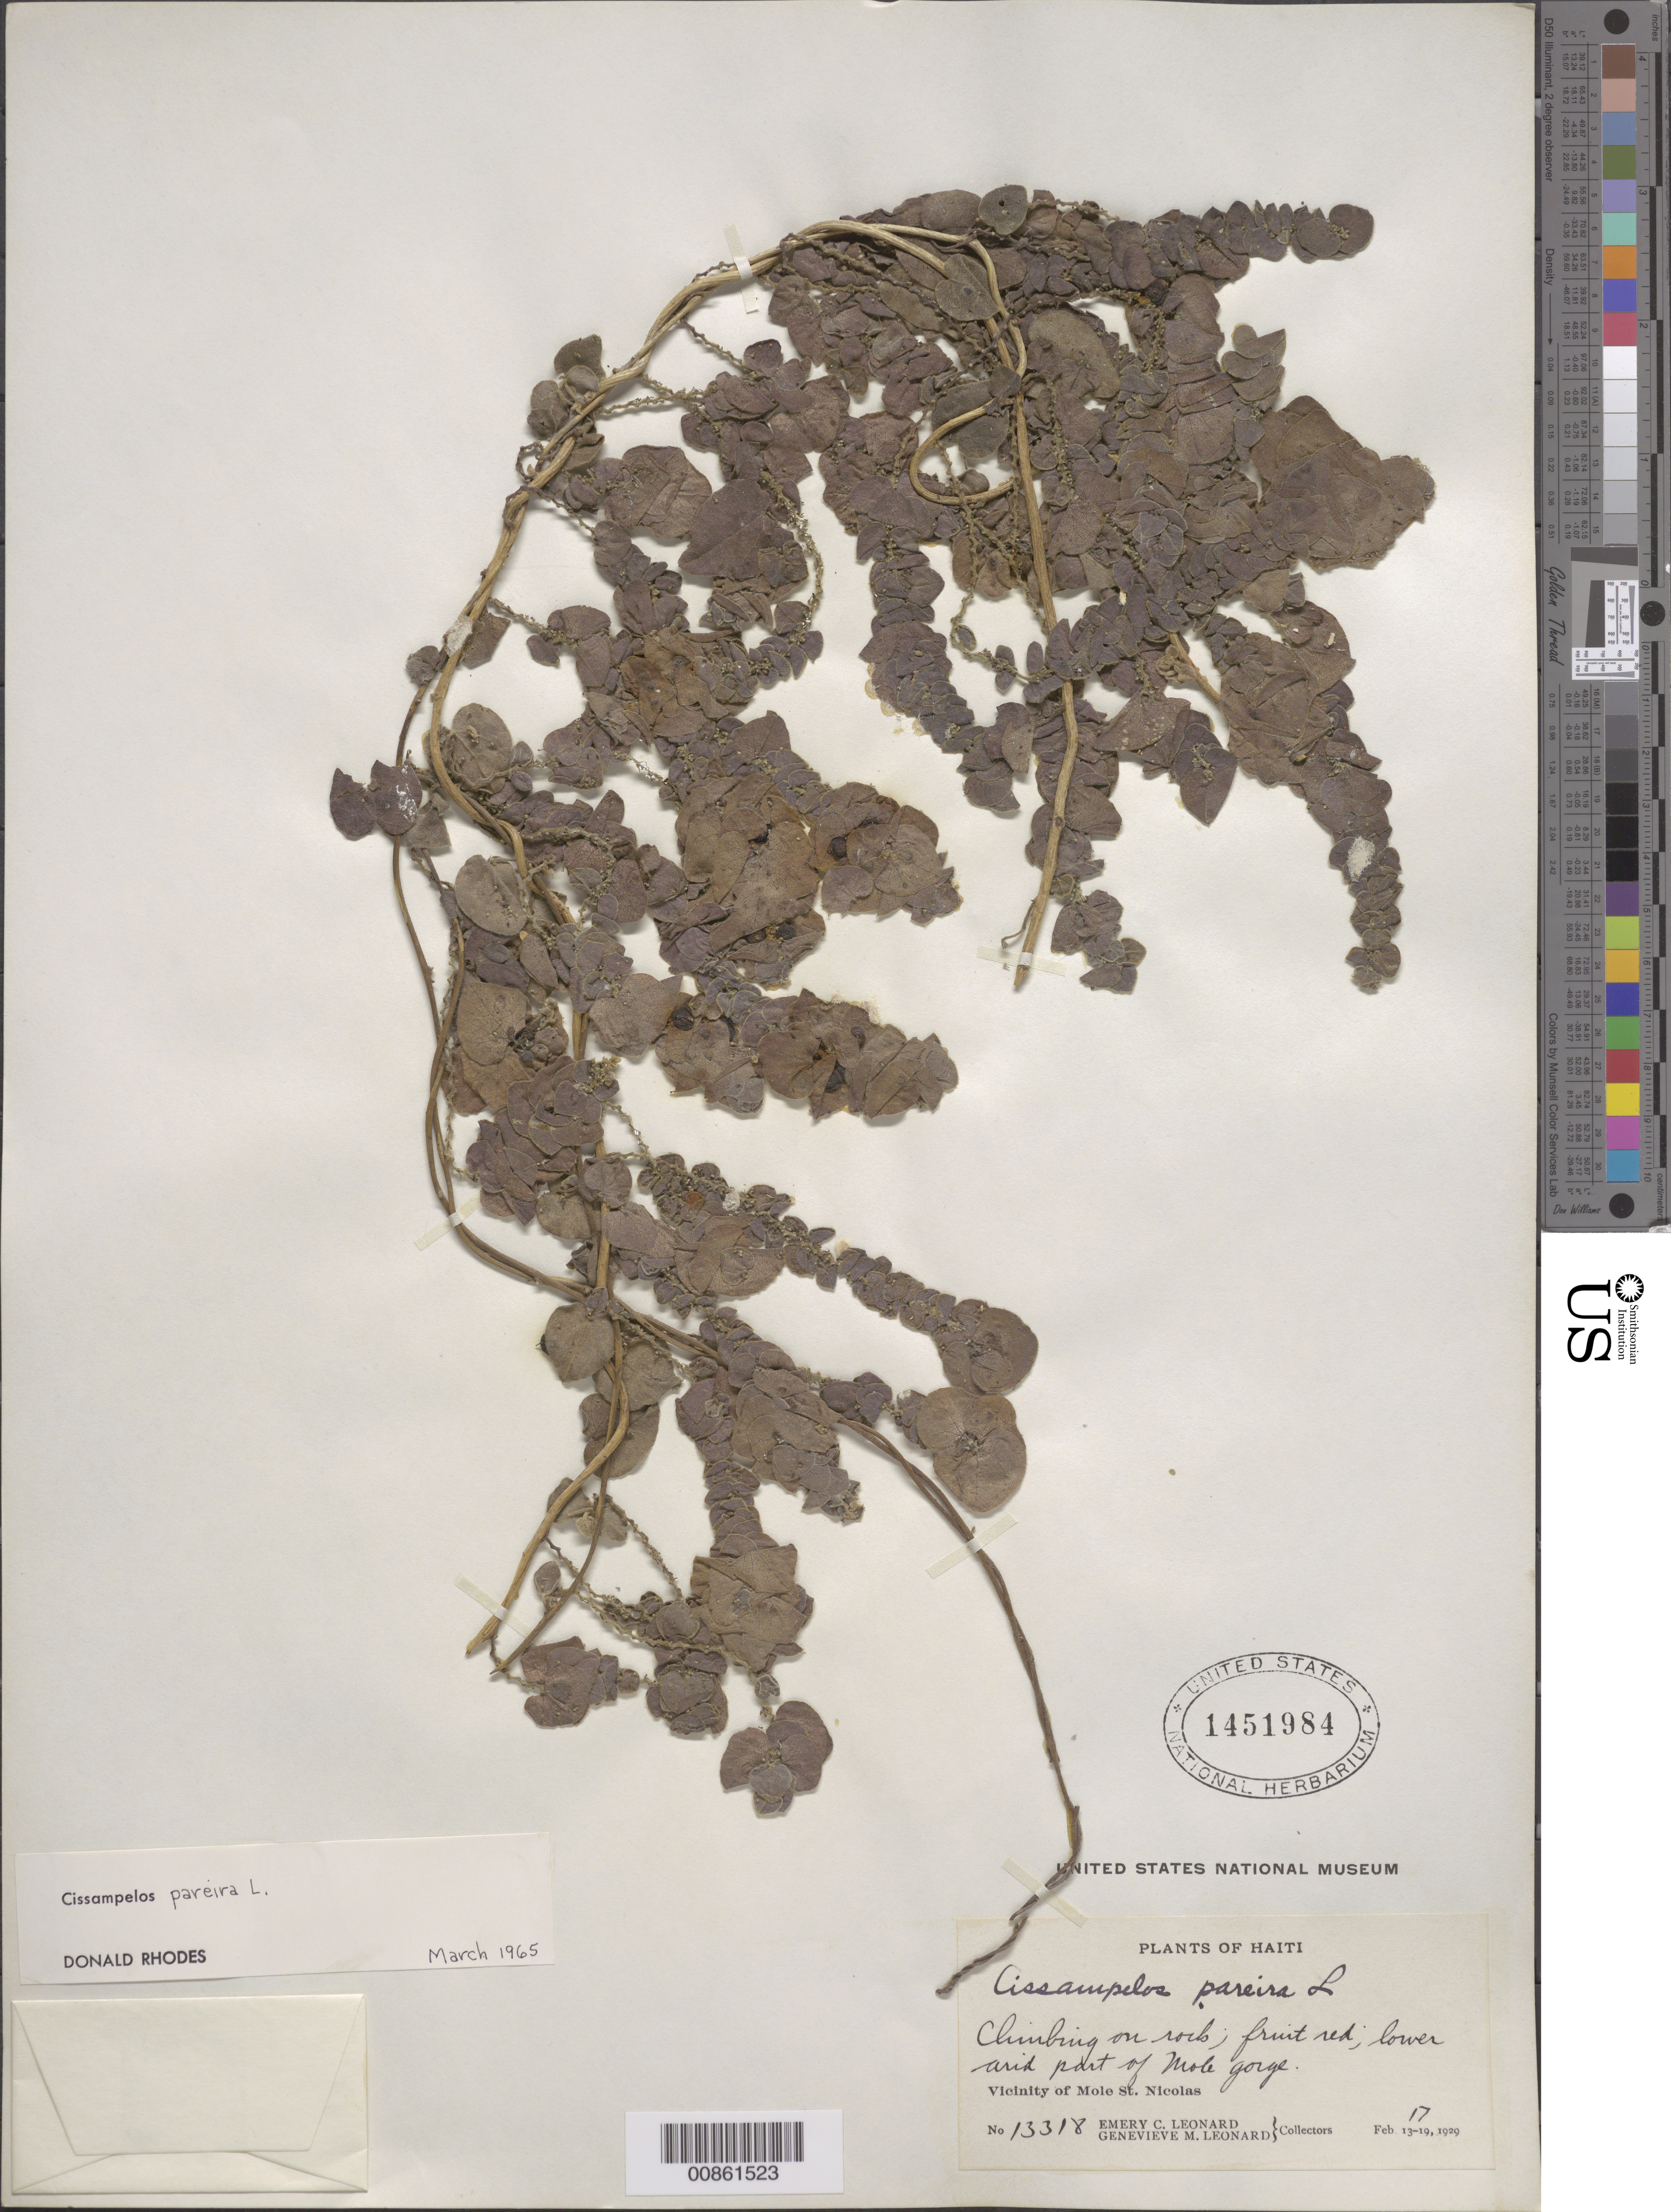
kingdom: Plantae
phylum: Tracheophyta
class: Magnoliopsida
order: Ranunculales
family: Menispermaceae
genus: Cissampelos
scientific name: Cissampelos pareira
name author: L.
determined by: Rhodes, D.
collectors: E. C. Leonard & G. M. Leonard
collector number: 13318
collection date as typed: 17 Feb 1929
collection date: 1929-02-17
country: Haiti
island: Hispaniola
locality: Vicinity of Mole St. Nicolas, Lower arid part of Mole Gorge.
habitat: Climbing on rocks. Lower arid part.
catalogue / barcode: US 1451984